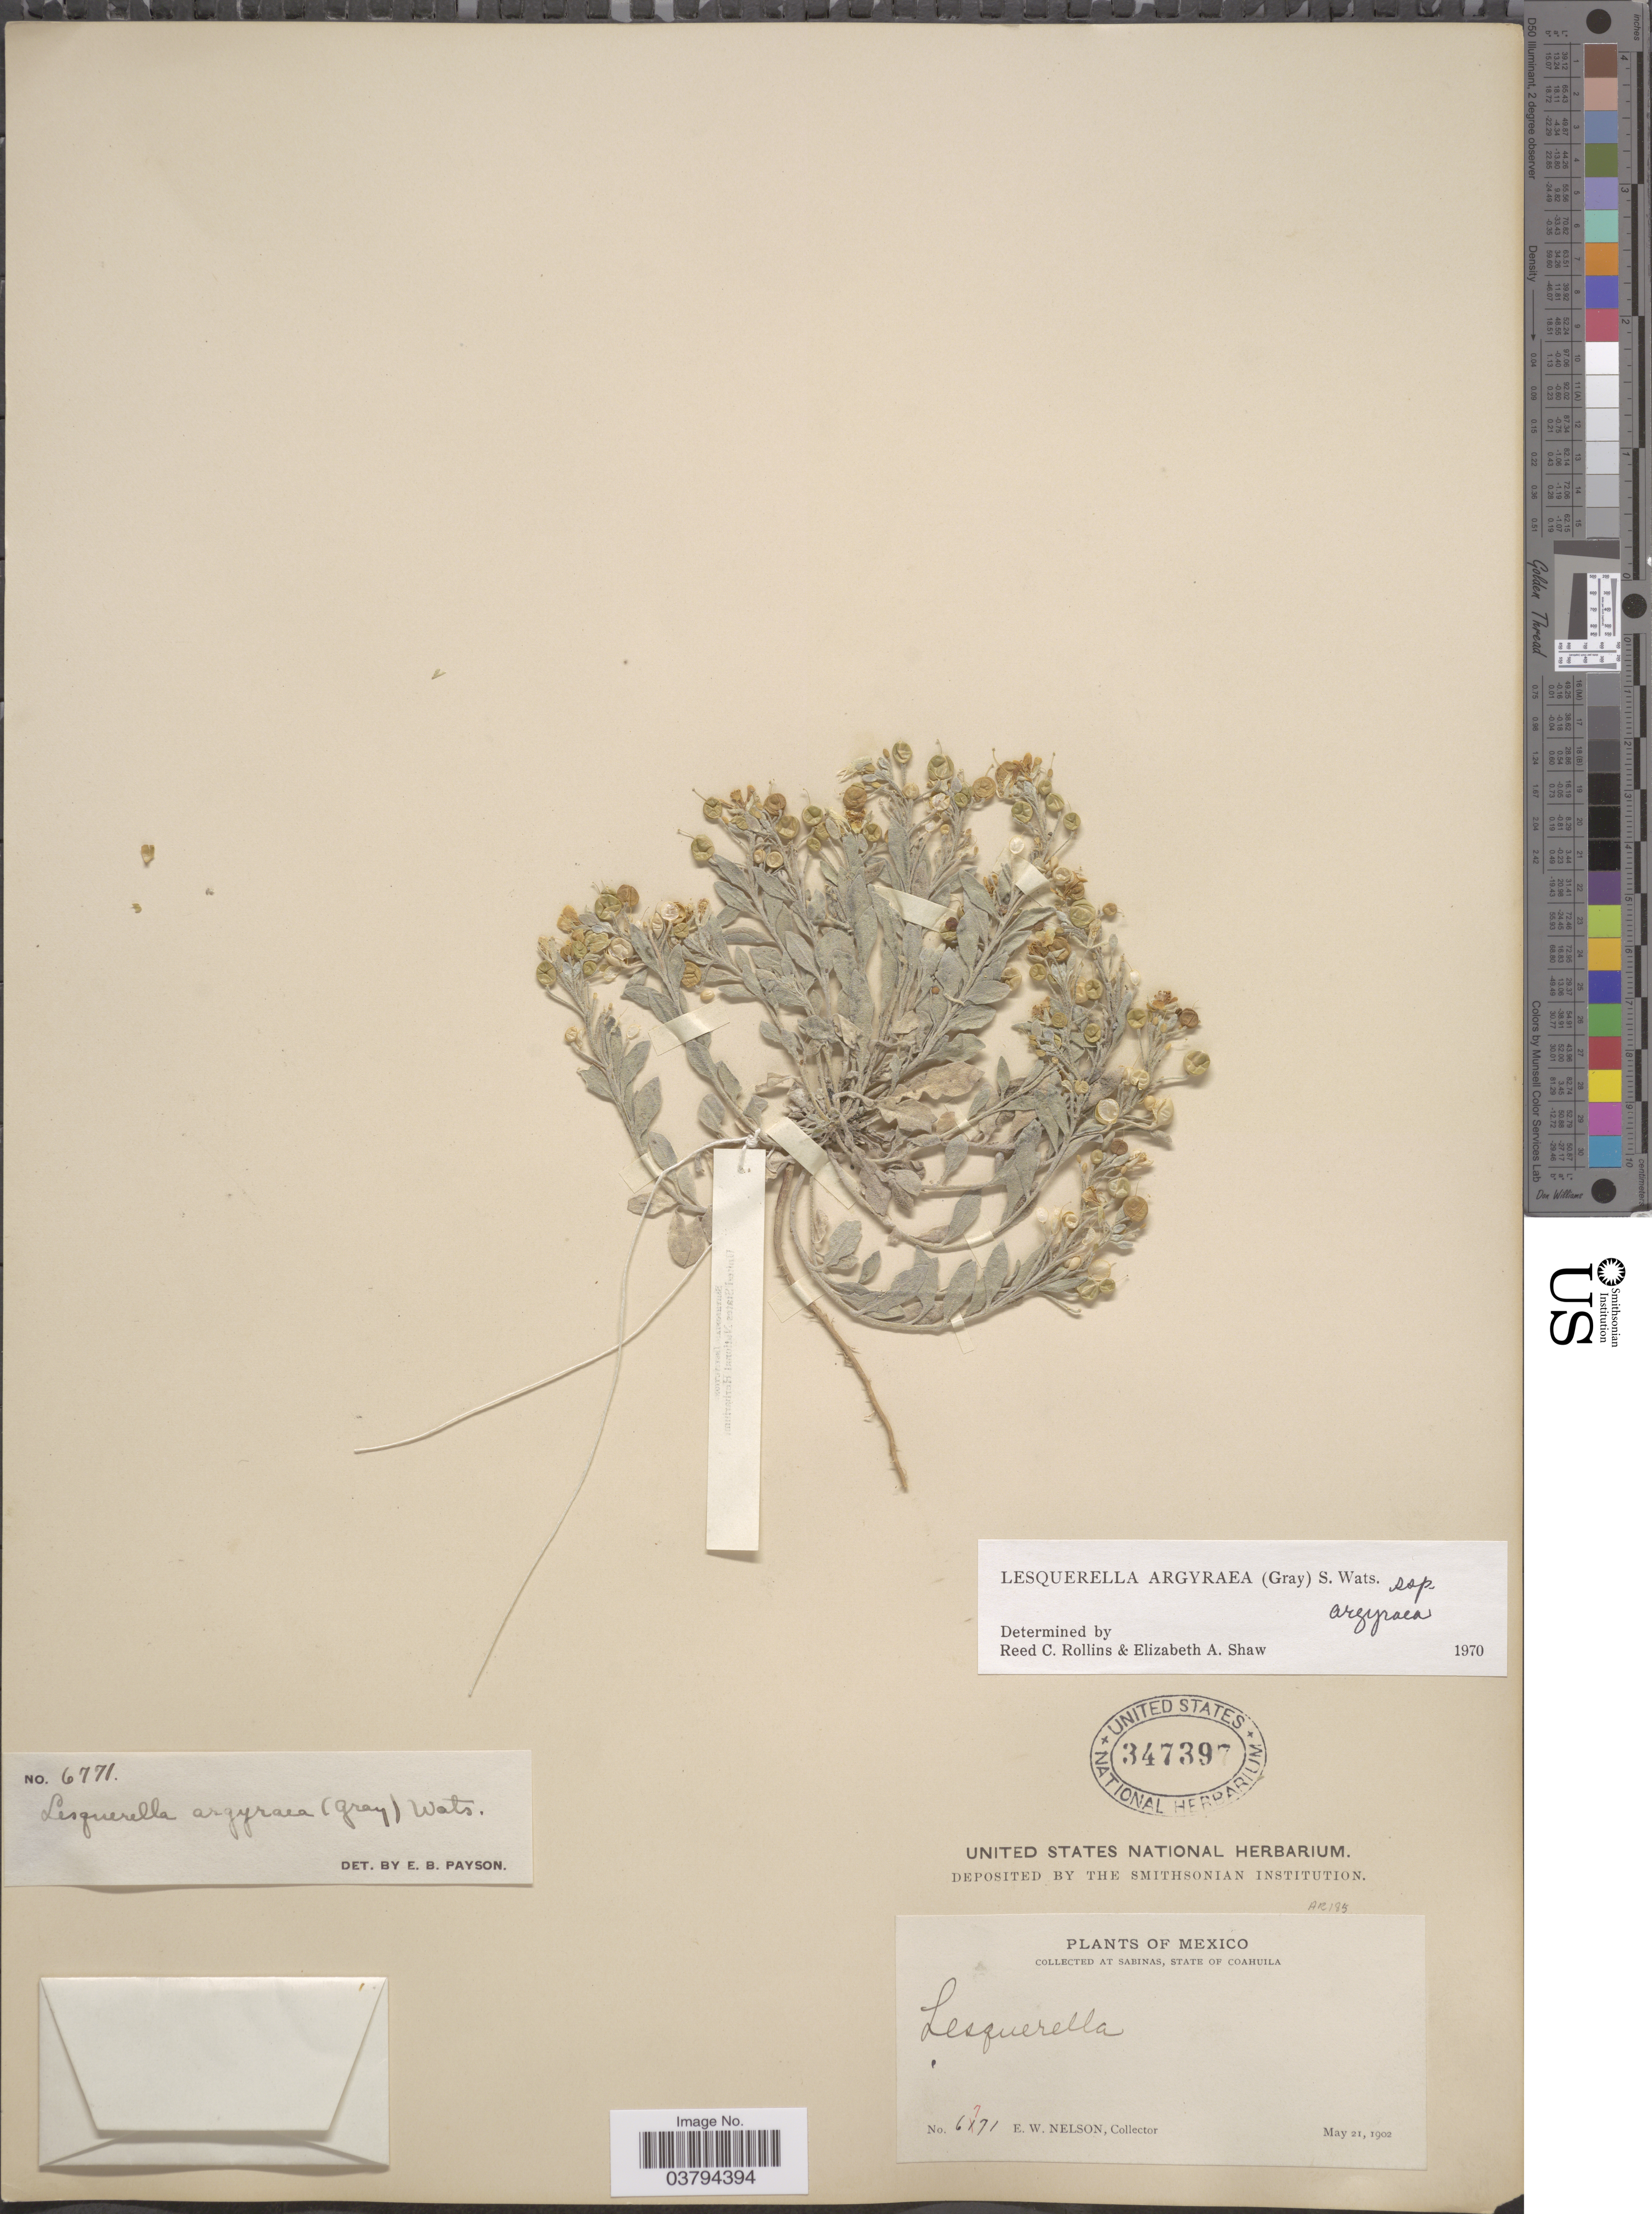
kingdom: Plantae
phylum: Tracheophyta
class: Magnoliopsida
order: Brassicales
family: Brassicaceae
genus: Lesquerella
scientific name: Lesquerella argyraea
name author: (A. Gray) S. Watson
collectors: E. W. Nelson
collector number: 6771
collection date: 1902-05-21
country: Mexico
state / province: Coahuila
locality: Sabinas, State of Coahuila.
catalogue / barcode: US 347397